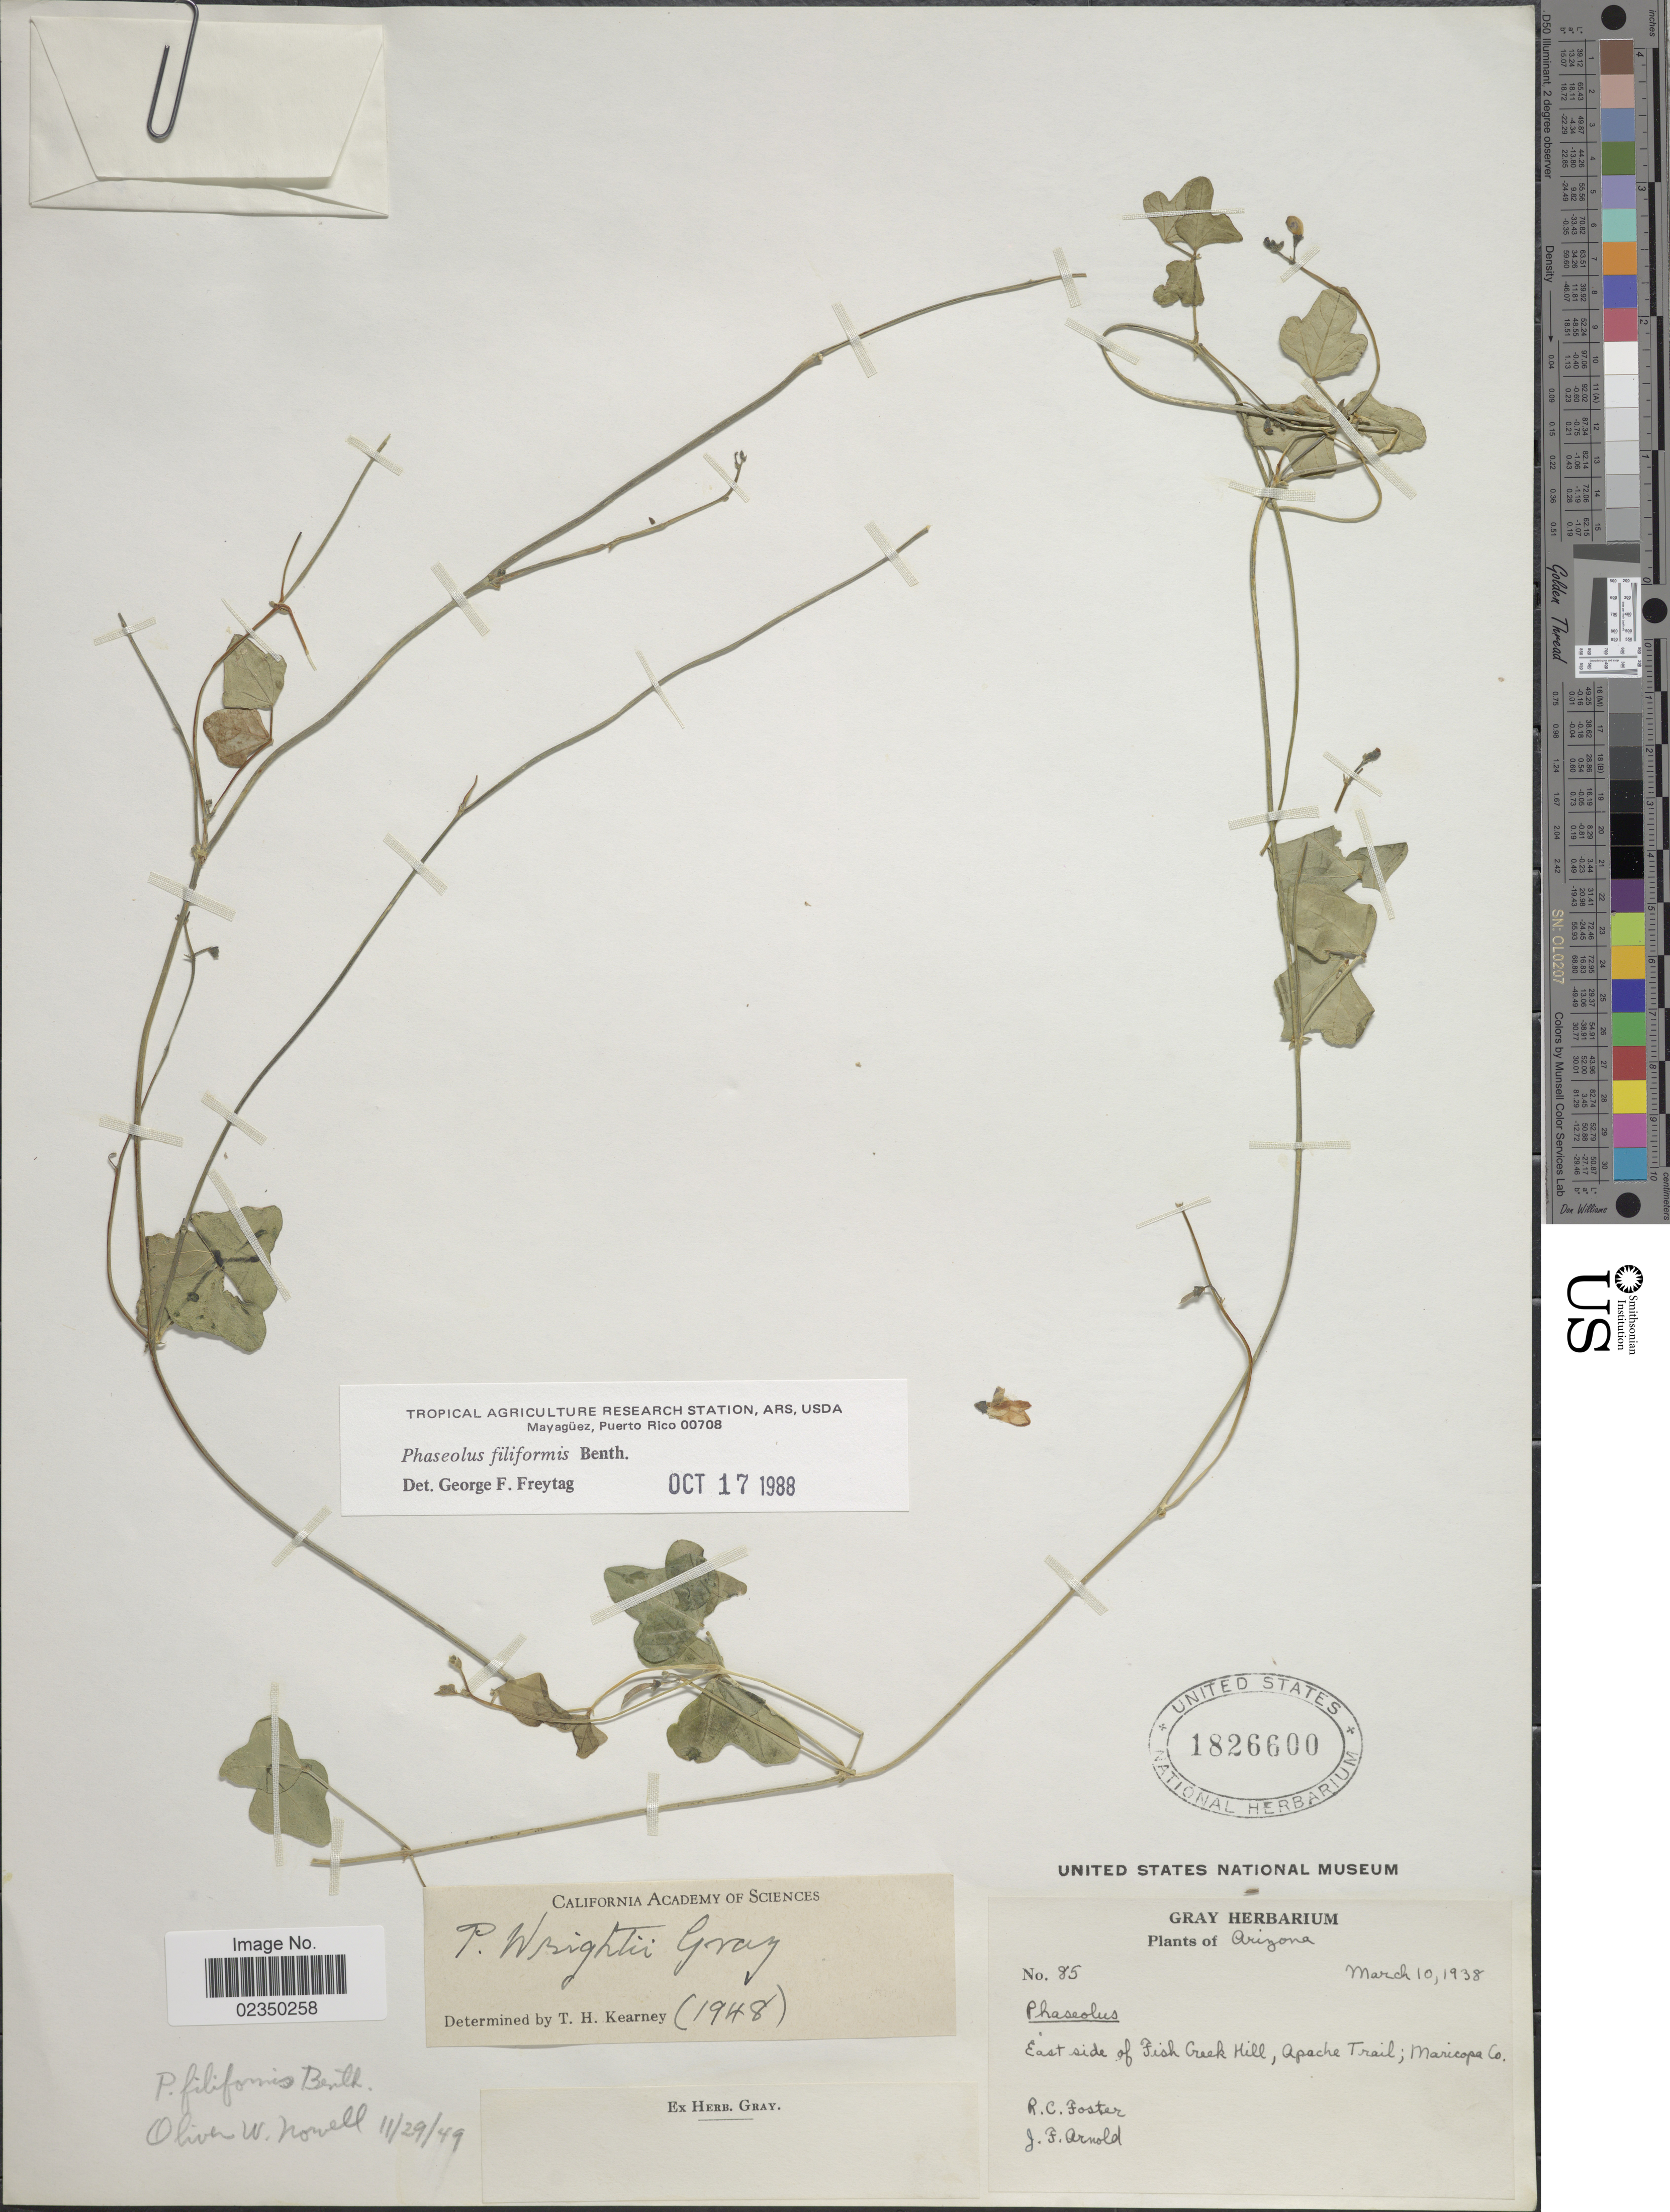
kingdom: Plantae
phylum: Tracheophyta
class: Magnoliopsida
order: Fabales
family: Fabaceae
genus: Phaseolus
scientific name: Phaseolus filiformis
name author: Benth.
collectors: R. C. Foster & J. F. Arnold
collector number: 85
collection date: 1938-03-10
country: United States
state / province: Arizona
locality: East side of Fish Creek Hill, Apache Trail, Maricopa Co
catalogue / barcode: US 1826600